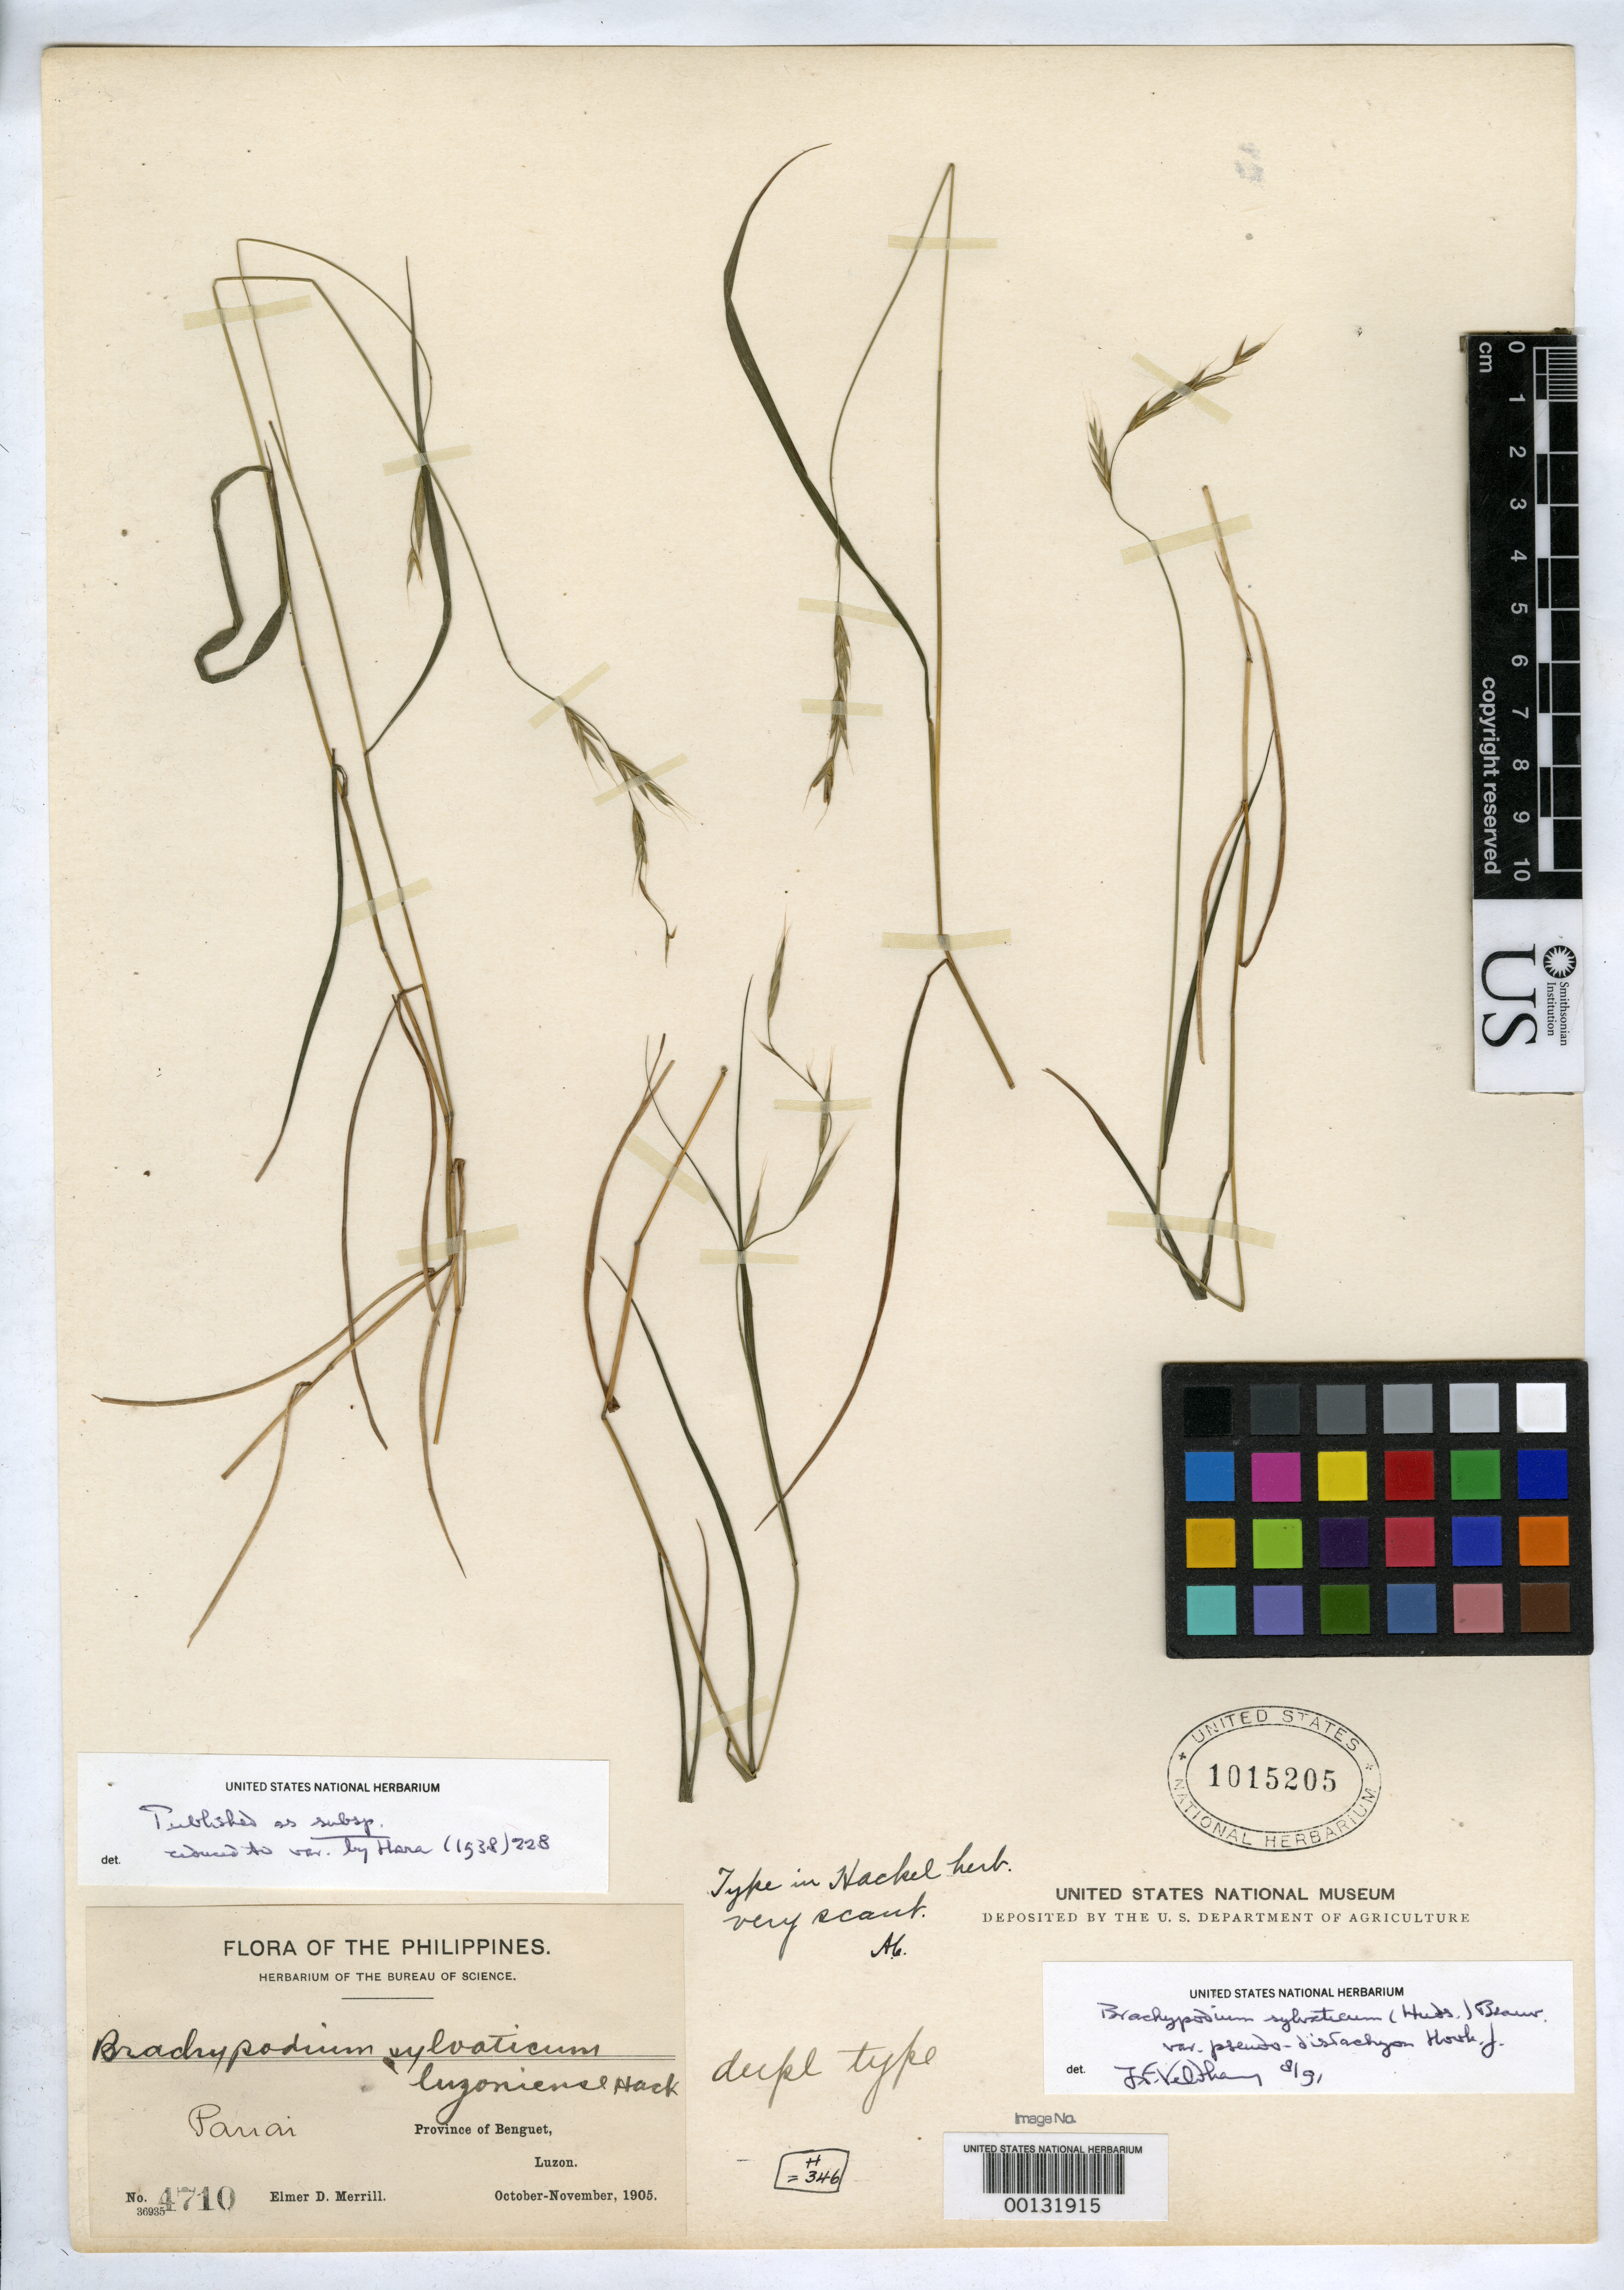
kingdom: Plantae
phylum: Tracheophyta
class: Liliopsida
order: Poales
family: Poaceae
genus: Brachypodium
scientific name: Brachypodium silvaticum subsp. luzoniense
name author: Hack.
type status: Isotype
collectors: E. D. Merrill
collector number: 4710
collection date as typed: Oct 1905 to -- Nov 1905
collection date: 1905-10/1905-11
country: Philippines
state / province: Cordillera (Administrative Region)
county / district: Benguet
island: Luzon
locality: Pauai.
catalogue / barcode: US 1015205